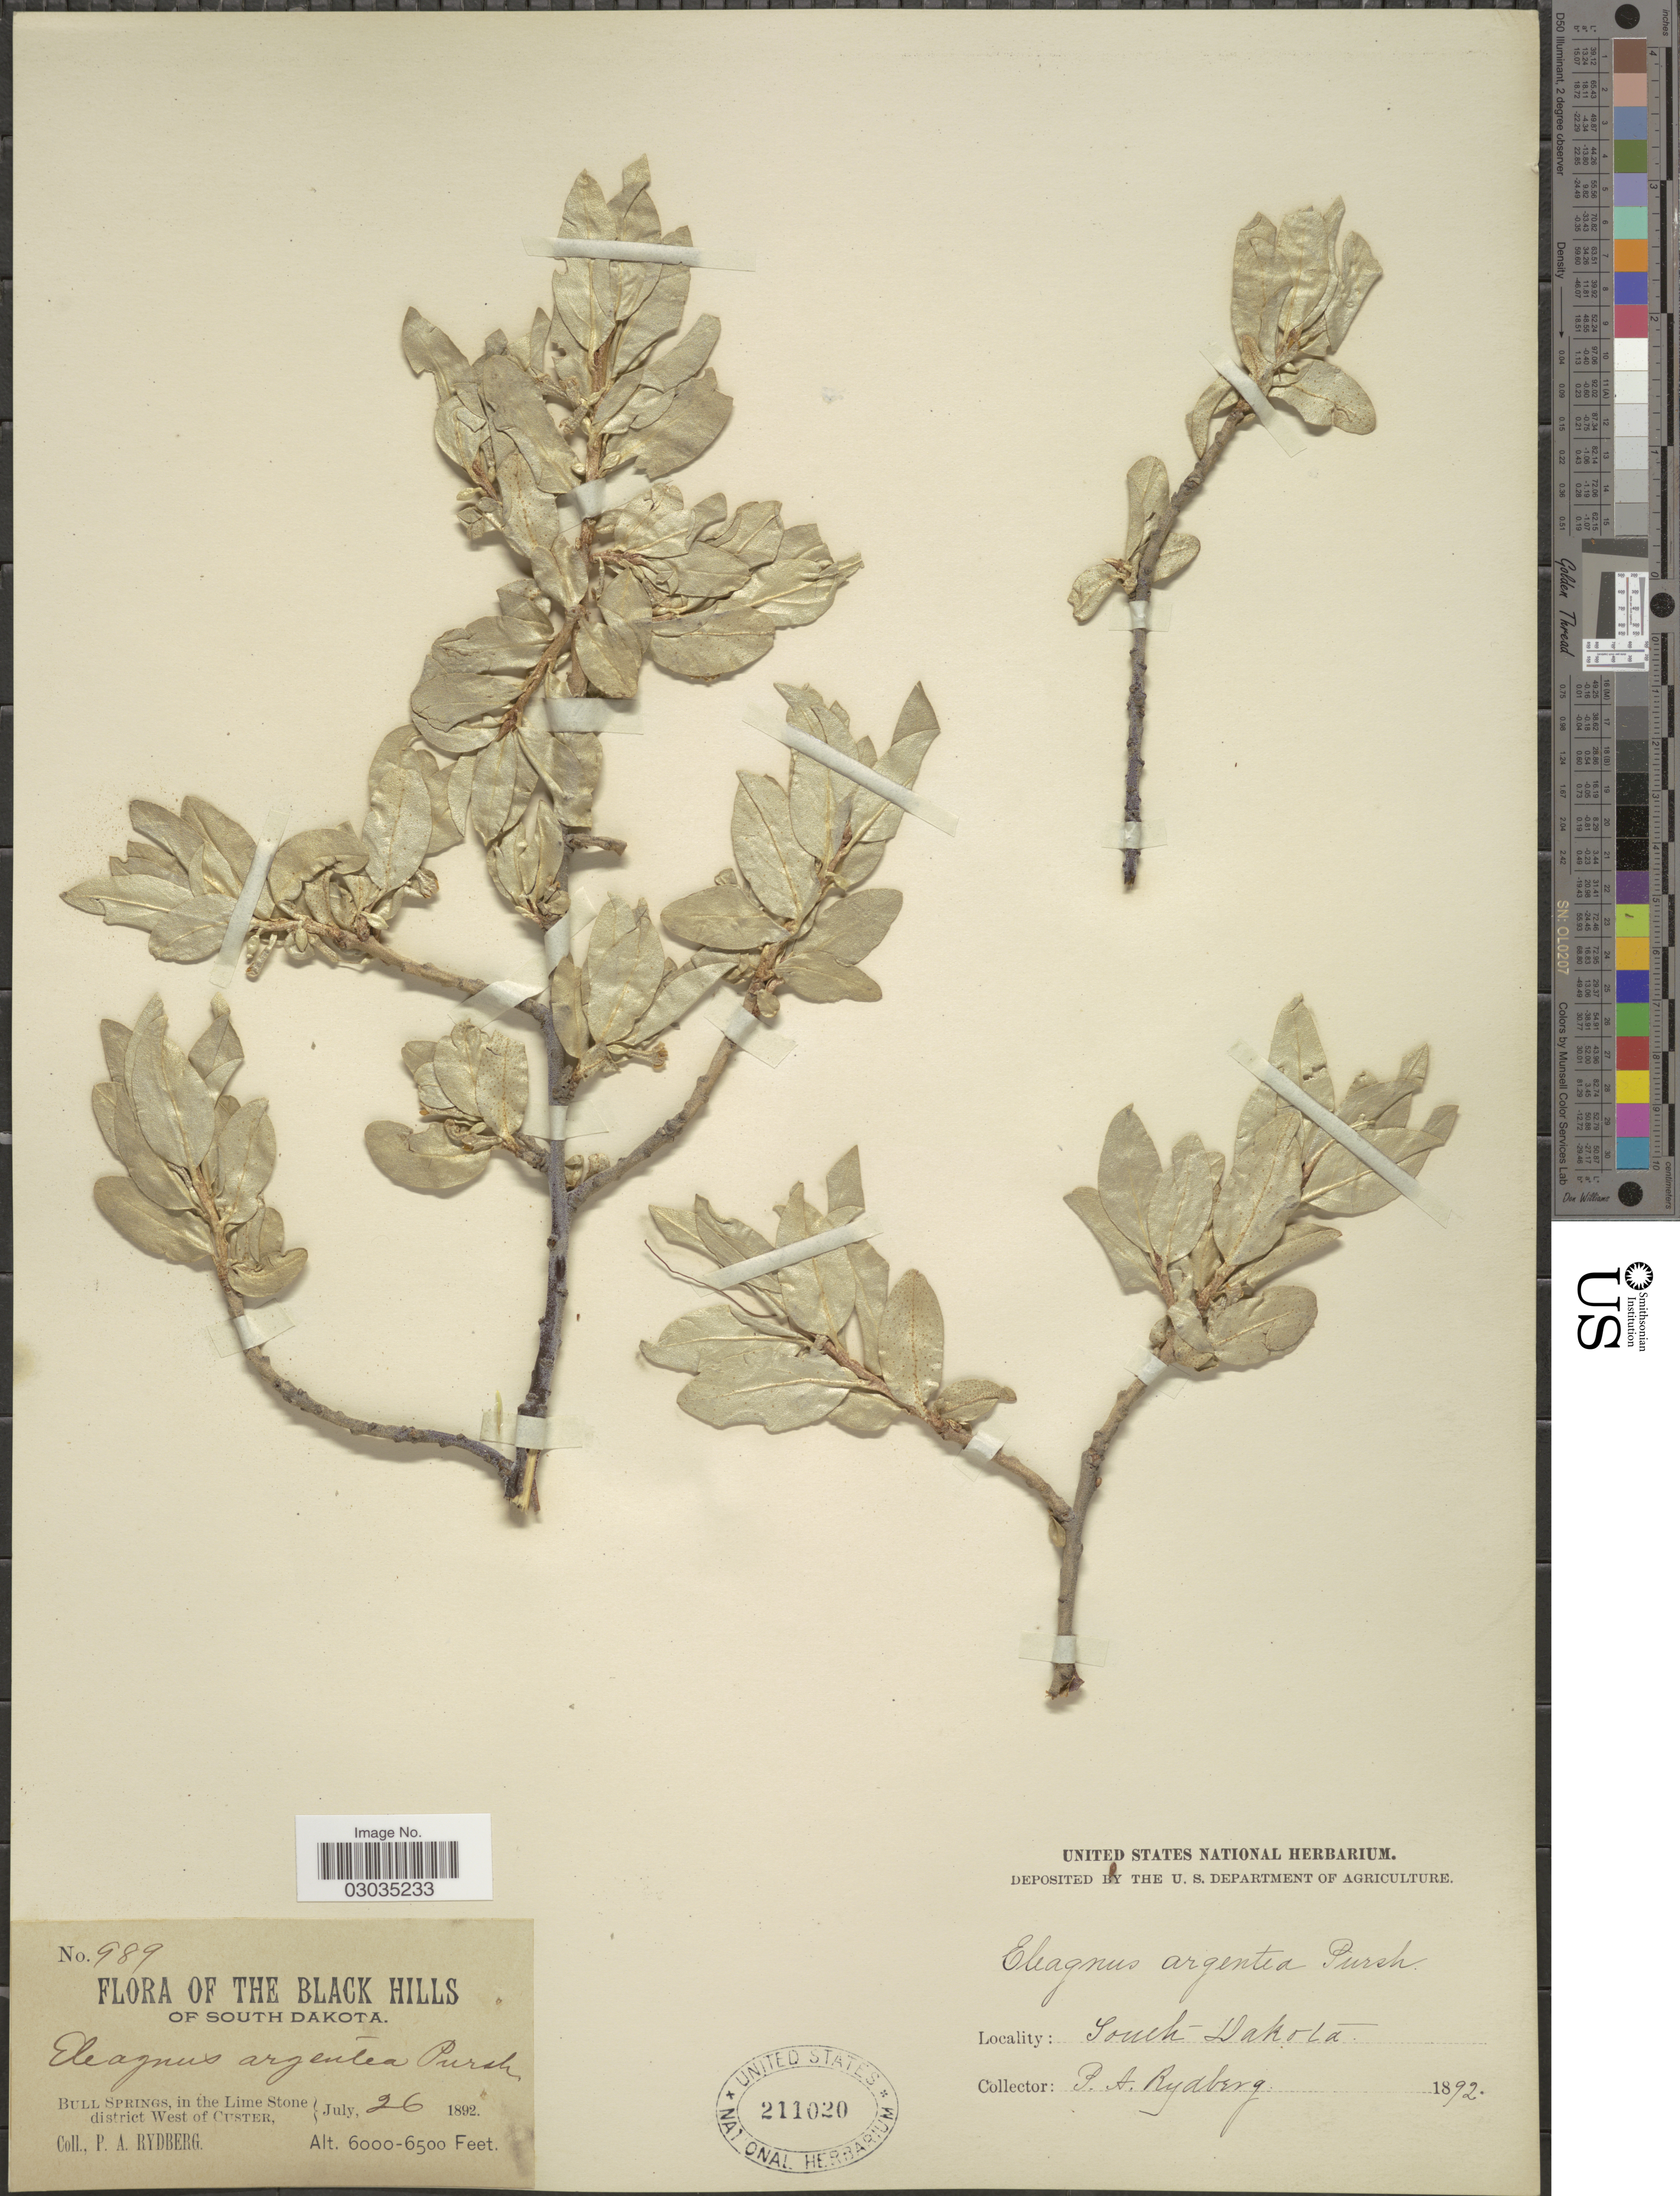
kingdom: Plantae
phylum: Tracheophyta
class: Magnoliopsida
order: Rosales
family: Elaeagnaceae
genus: Elaeagnus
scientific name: Elaeagnus commutata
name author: Bernh. ex Rydb.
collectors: P. A. Rydberg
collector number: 989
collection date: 1892-07-26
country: United States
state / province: South Dakota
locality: The Black Hills of South Dakota, Bull Springs, in the Lime Stone district West of Custer.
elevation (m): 1829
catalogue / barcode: US 211020